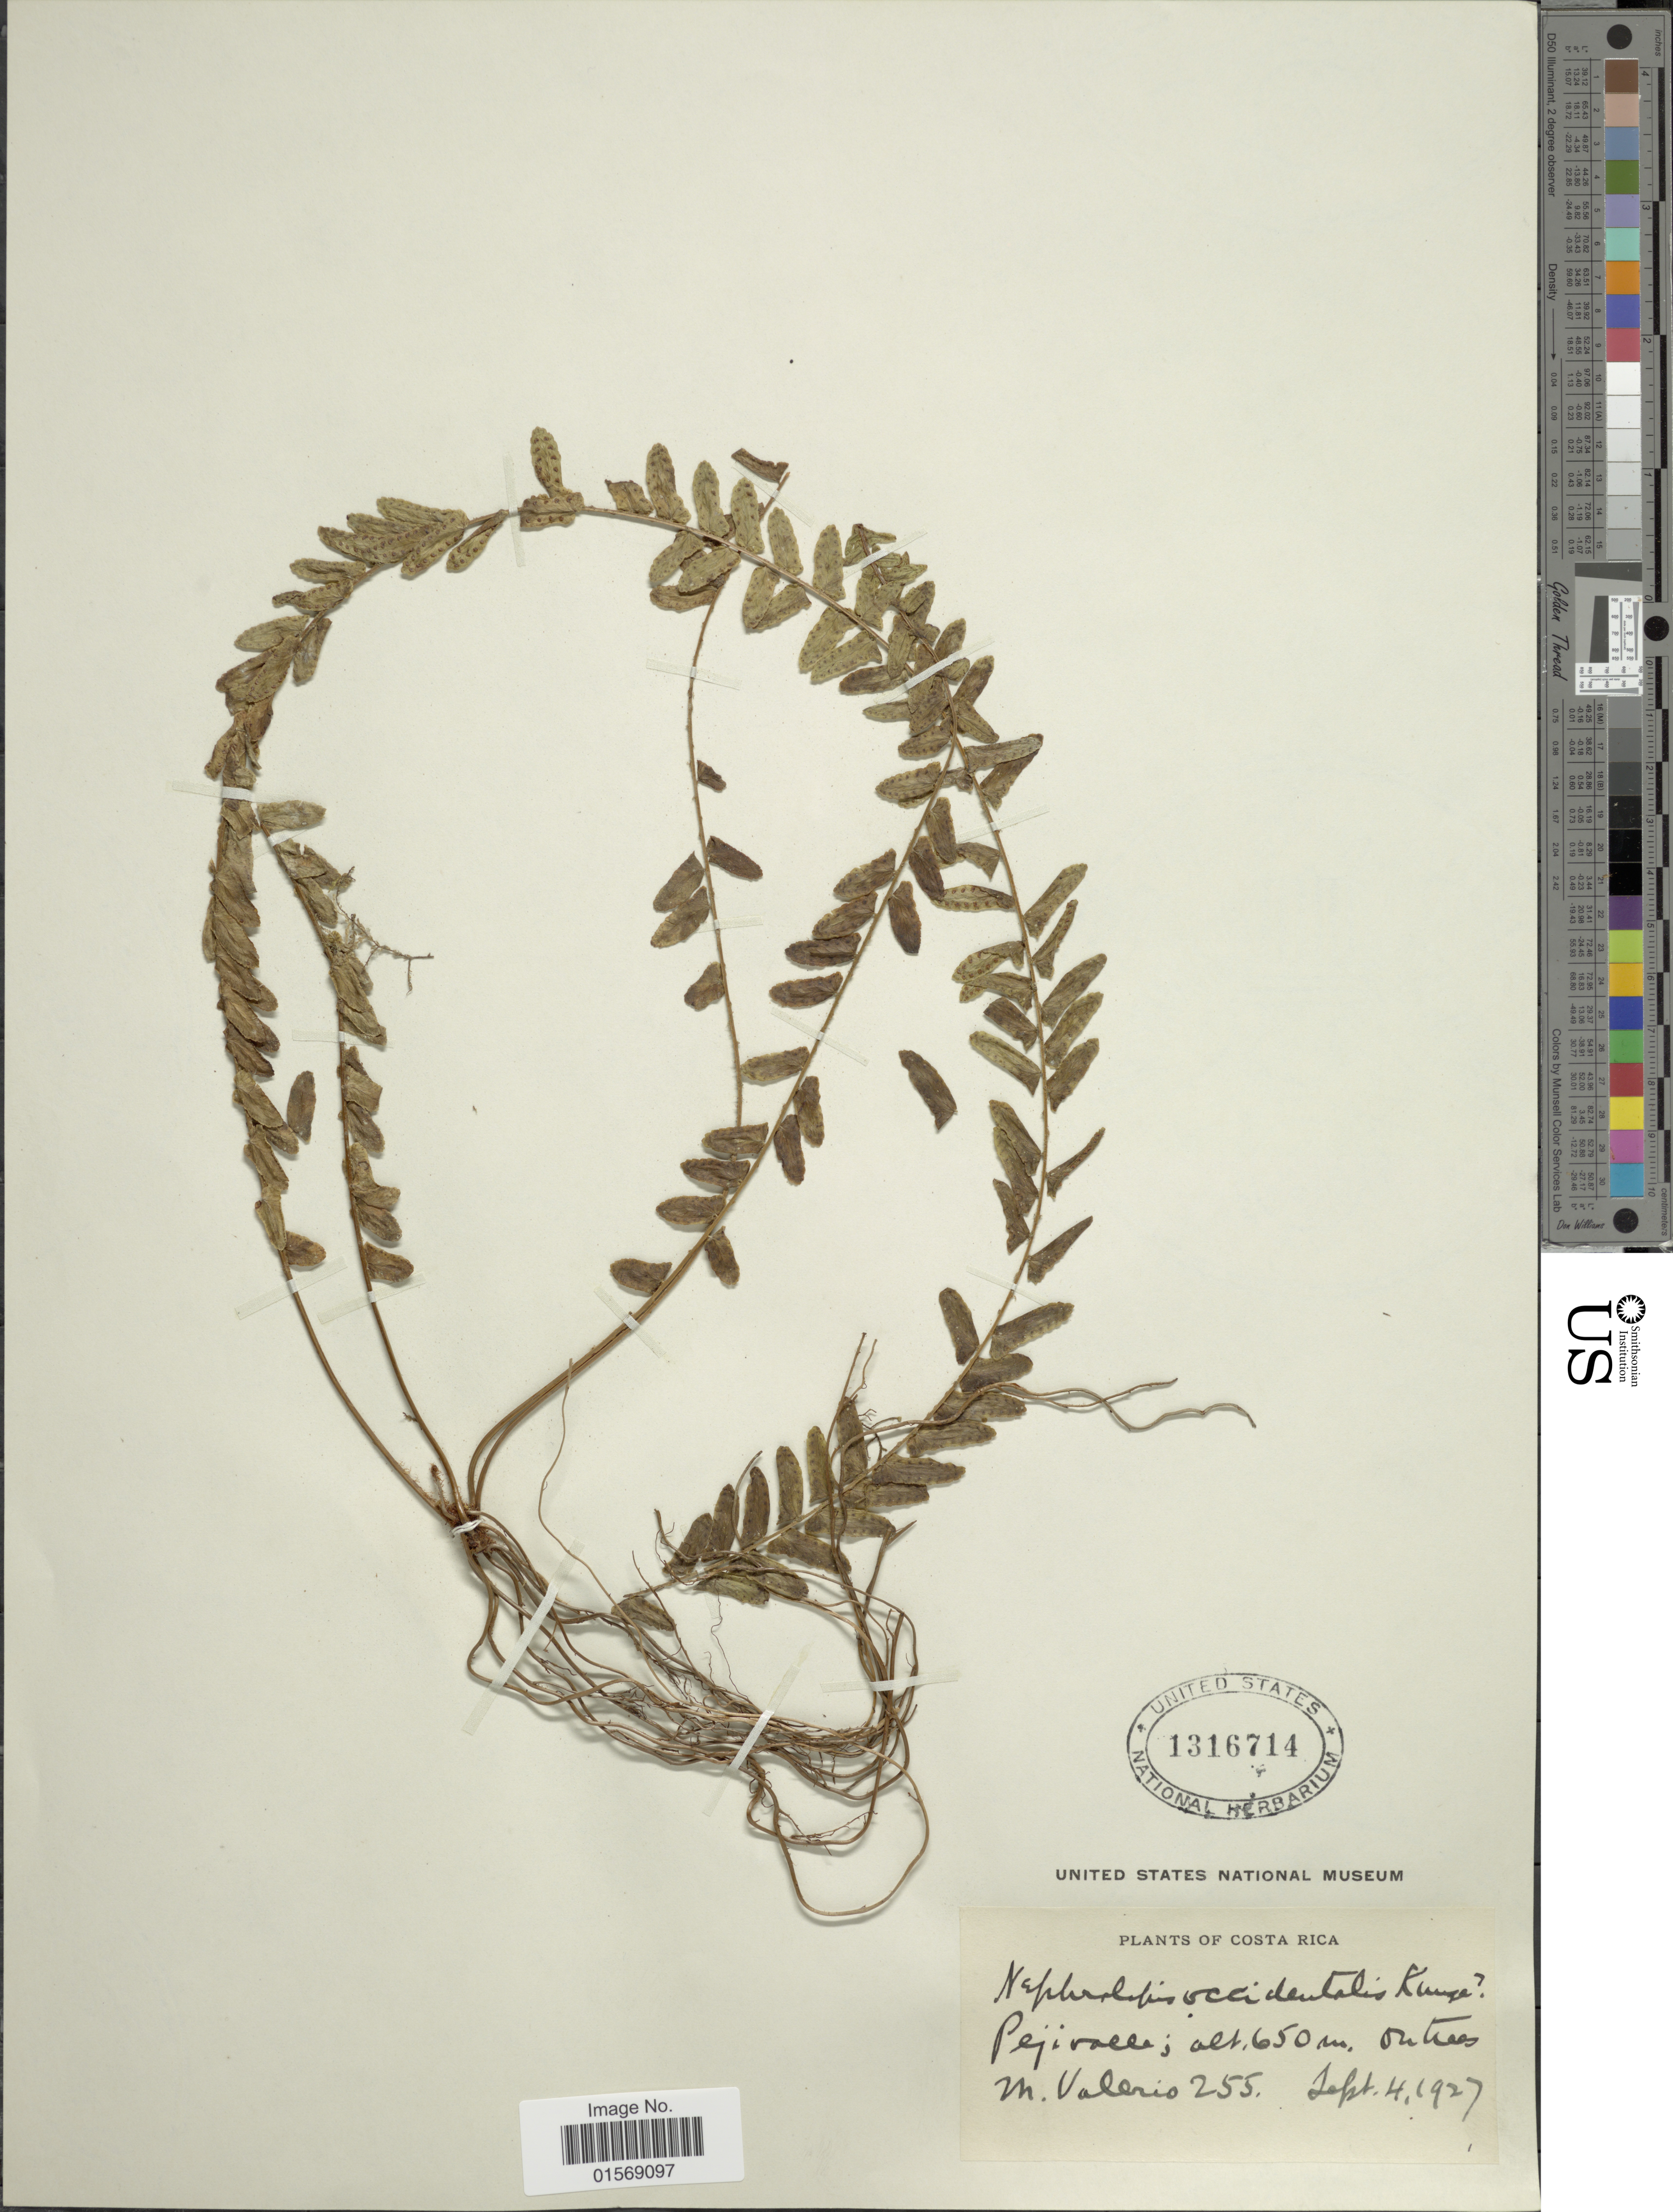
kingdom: Plantae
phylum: Tracheophyta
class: Polypodiopsida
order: Polypodiales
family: Nephrolepidaceae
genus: Nephrolepis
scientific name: Nephrolepis pendula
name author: (Raddi) J. Sm.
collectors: M. Valerio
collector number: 255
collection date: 1927-09-04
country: Costa Rica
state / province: Cartago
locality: Pejivalle [Pejibaye], Costa Rica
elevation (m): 650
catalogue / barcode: US 1316714